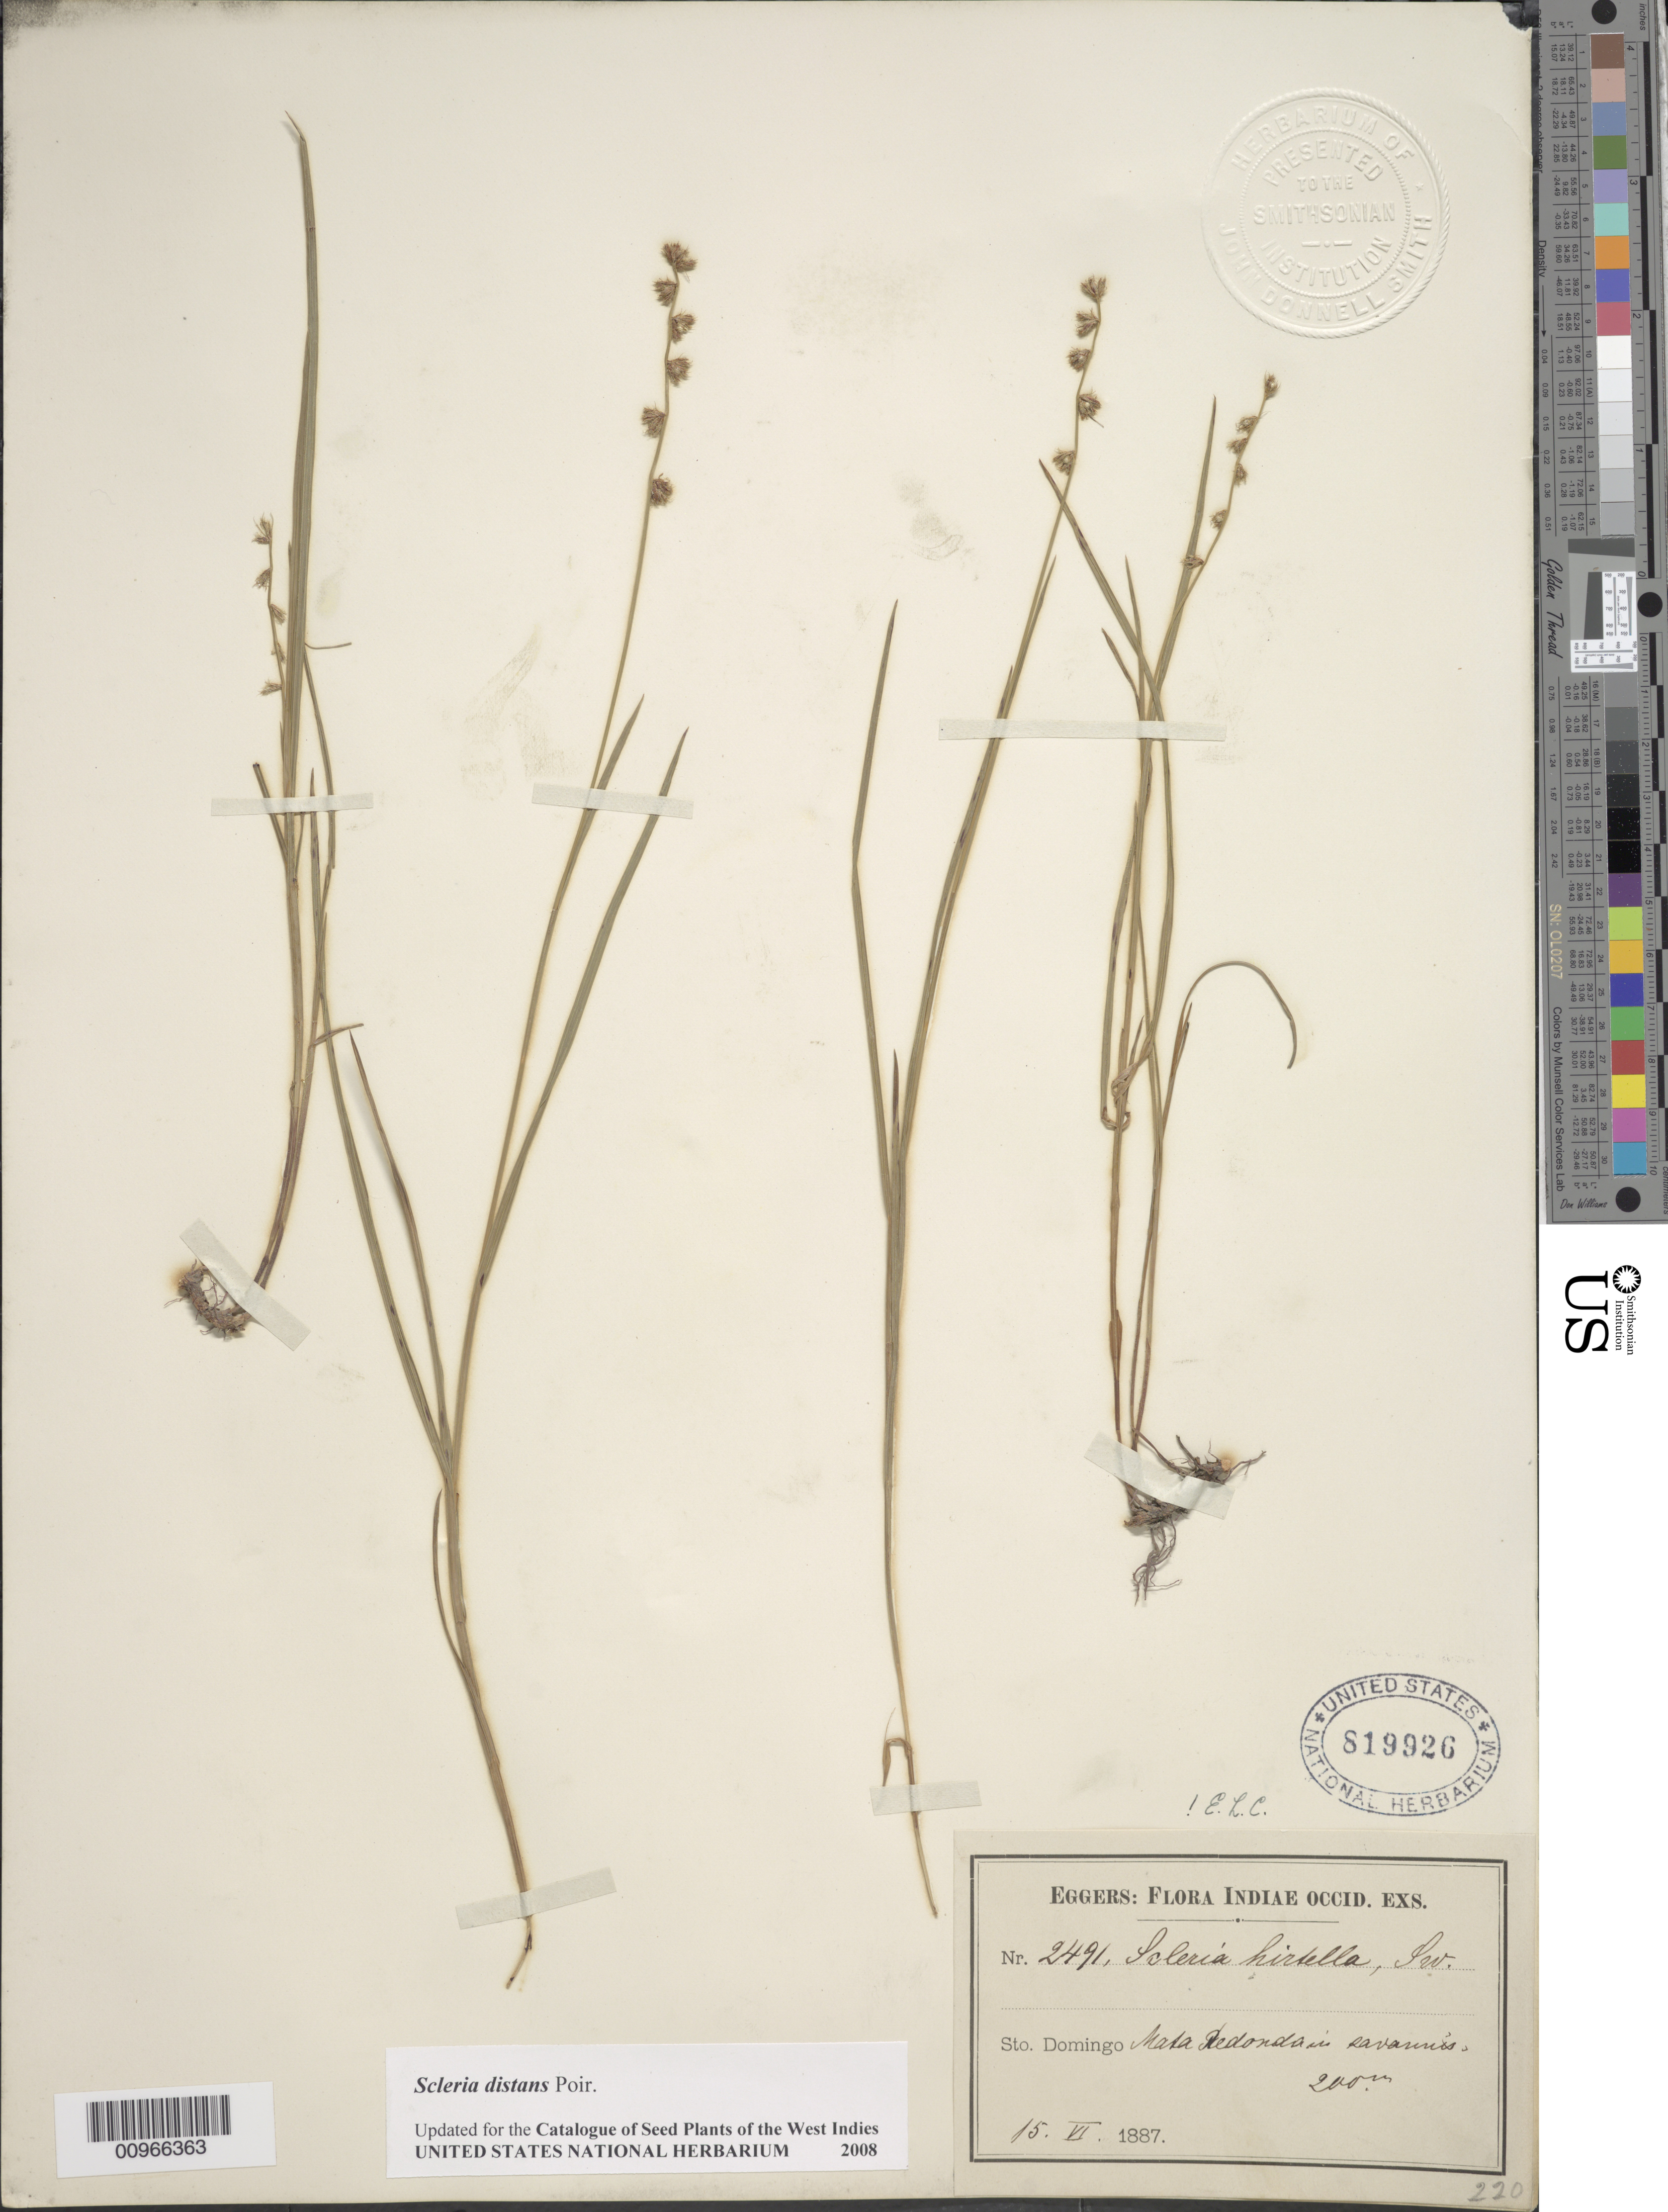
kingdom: Plantae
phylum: Tracheophyta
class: Liliopsida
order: Poales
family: Cyperaceae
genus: Scleria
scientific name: Scleria distans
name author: Poir.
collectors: H. F. A. von Eggers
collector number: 2491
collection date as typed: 15 Jun 1887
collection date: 1887-06-15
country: Dominican Republic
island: Hispaniola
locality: Mata Redonda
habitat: Savabbus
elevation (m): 200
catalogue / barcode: US 819926